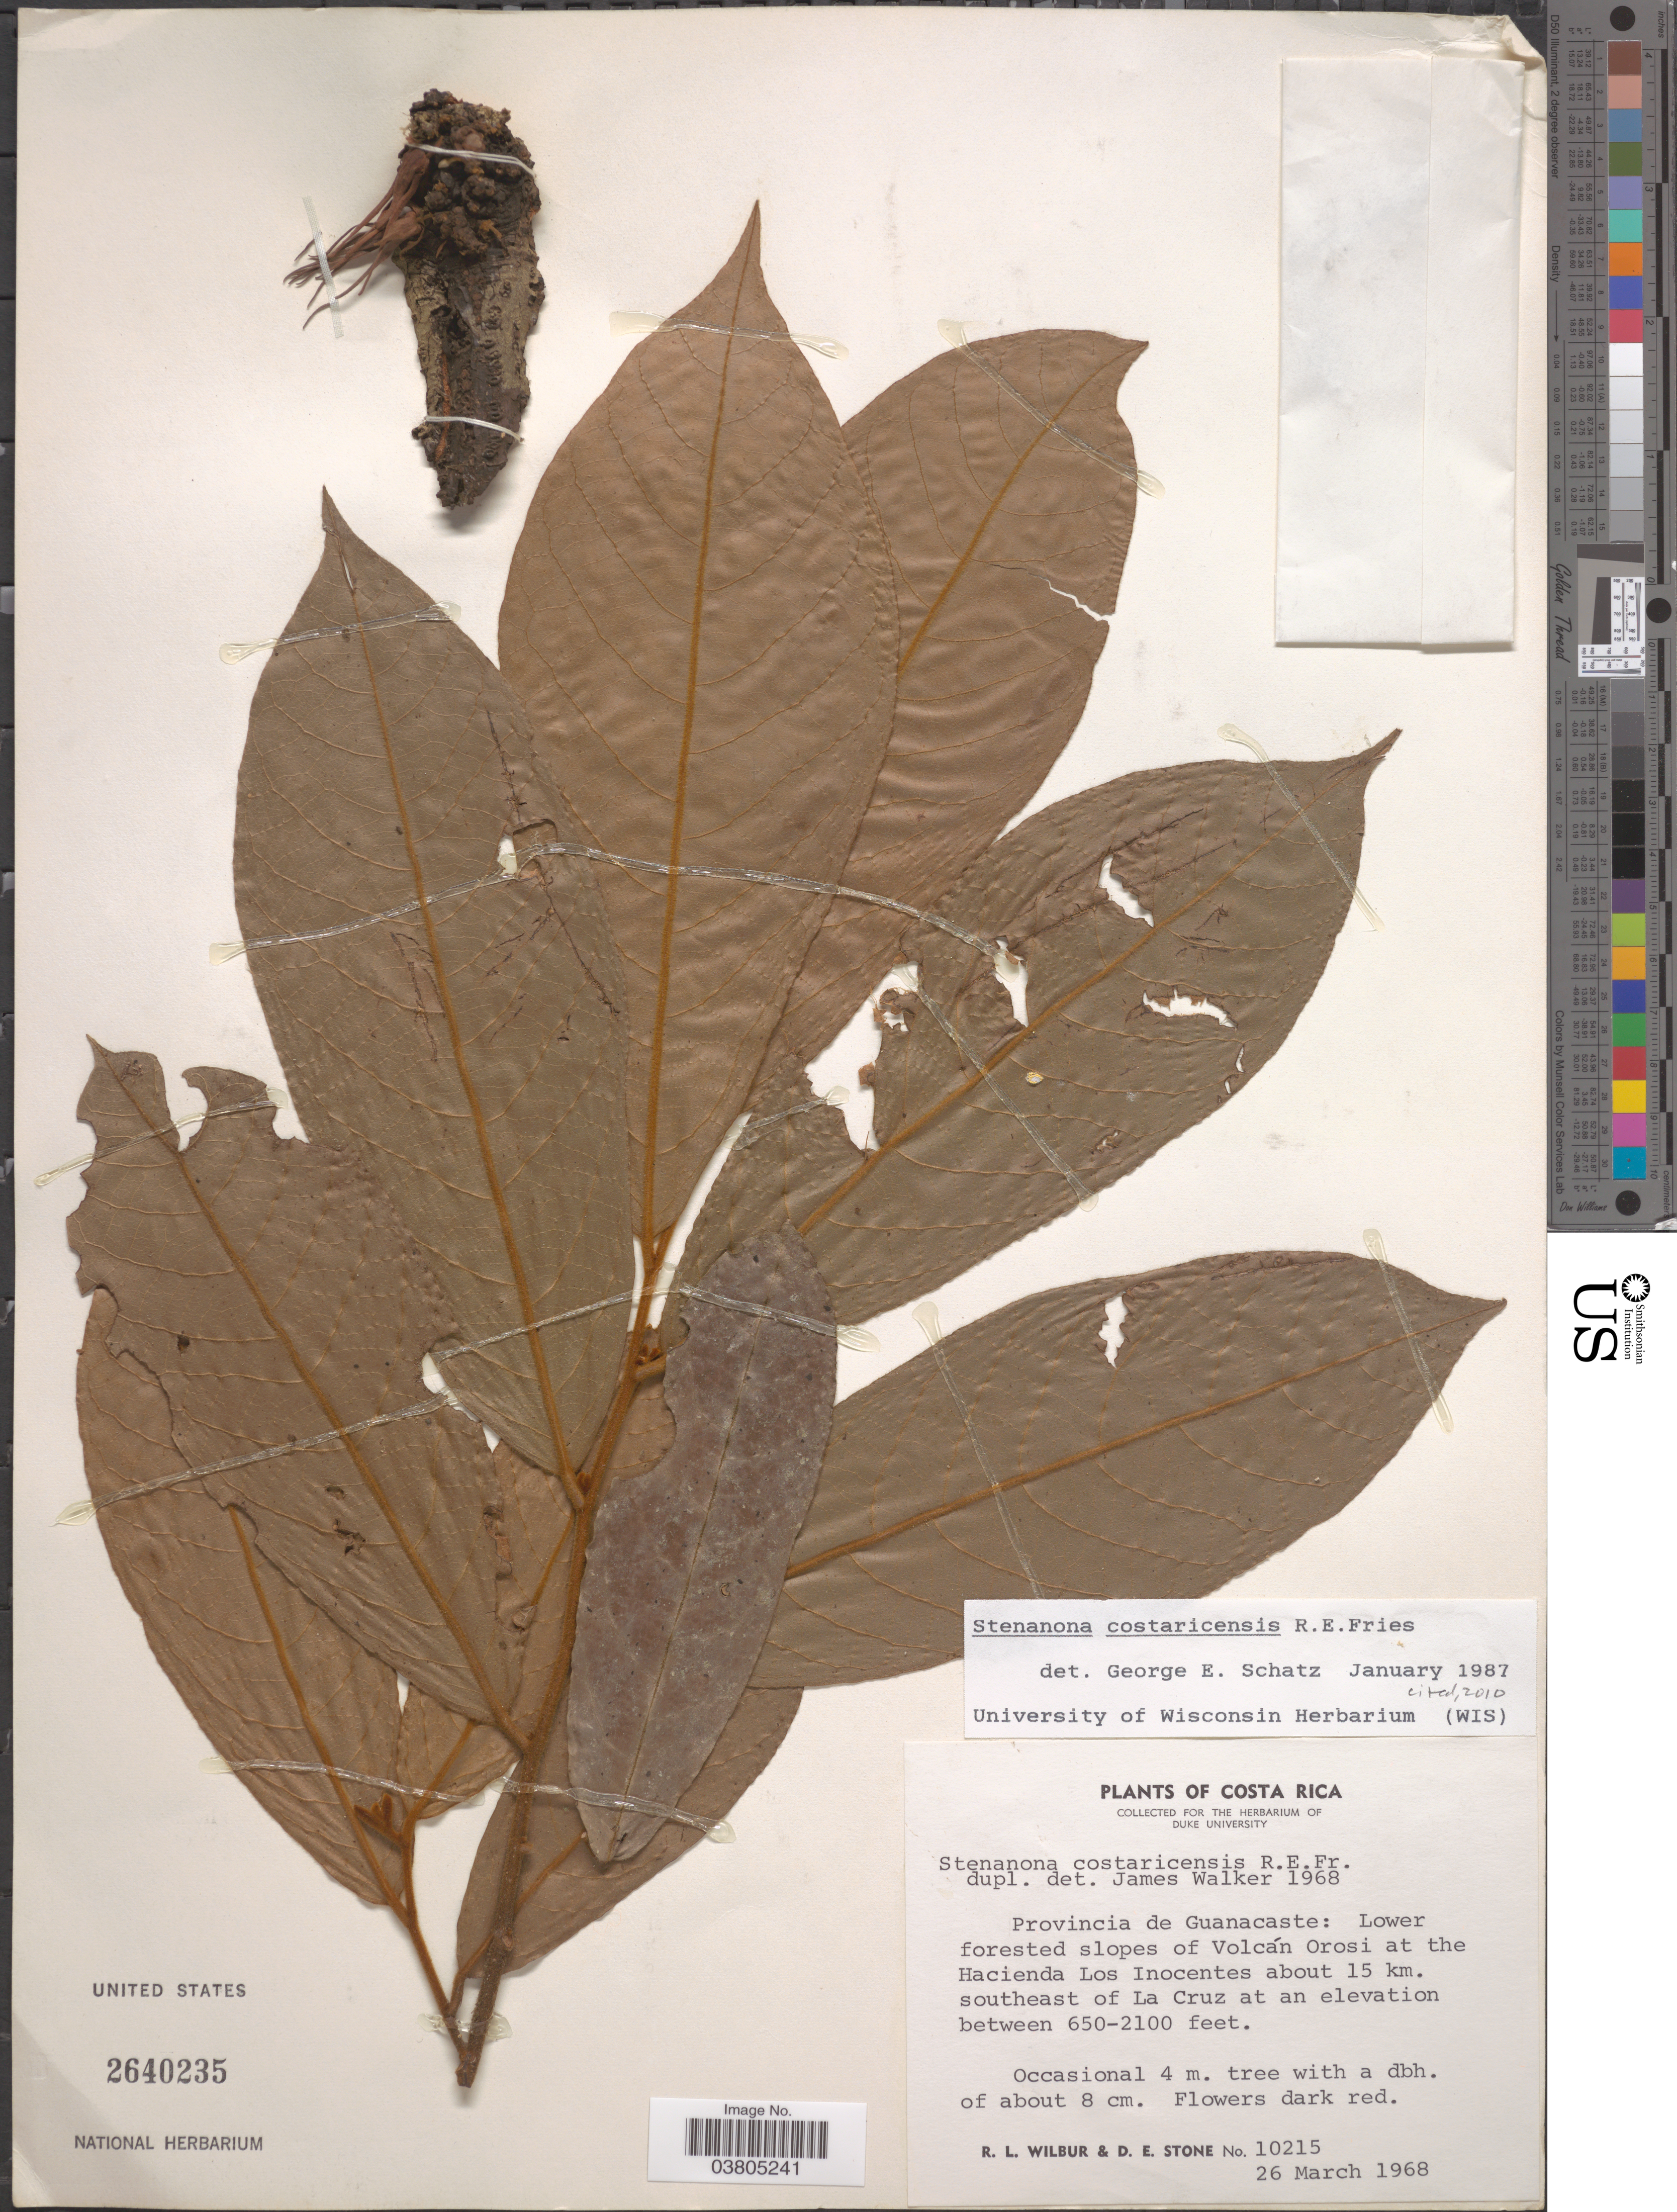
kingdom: Plantae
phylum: Tracheophyta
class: Magnoliopsida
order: Magnoliales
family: Annonaceae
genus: Stenanona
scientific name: Stenanona costaricensis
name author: R.E. Fr.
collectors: R. L. Wilbur & D. E. Stone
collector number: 10215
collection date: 1968-03-26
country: Costa Rica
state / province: Guanacaste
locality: Lower forested slopes of Volcán Orosi at the Hacienda Los Inocentes about 15 km. southeast of La Cruz.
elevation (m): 198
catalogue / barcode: US 2640235